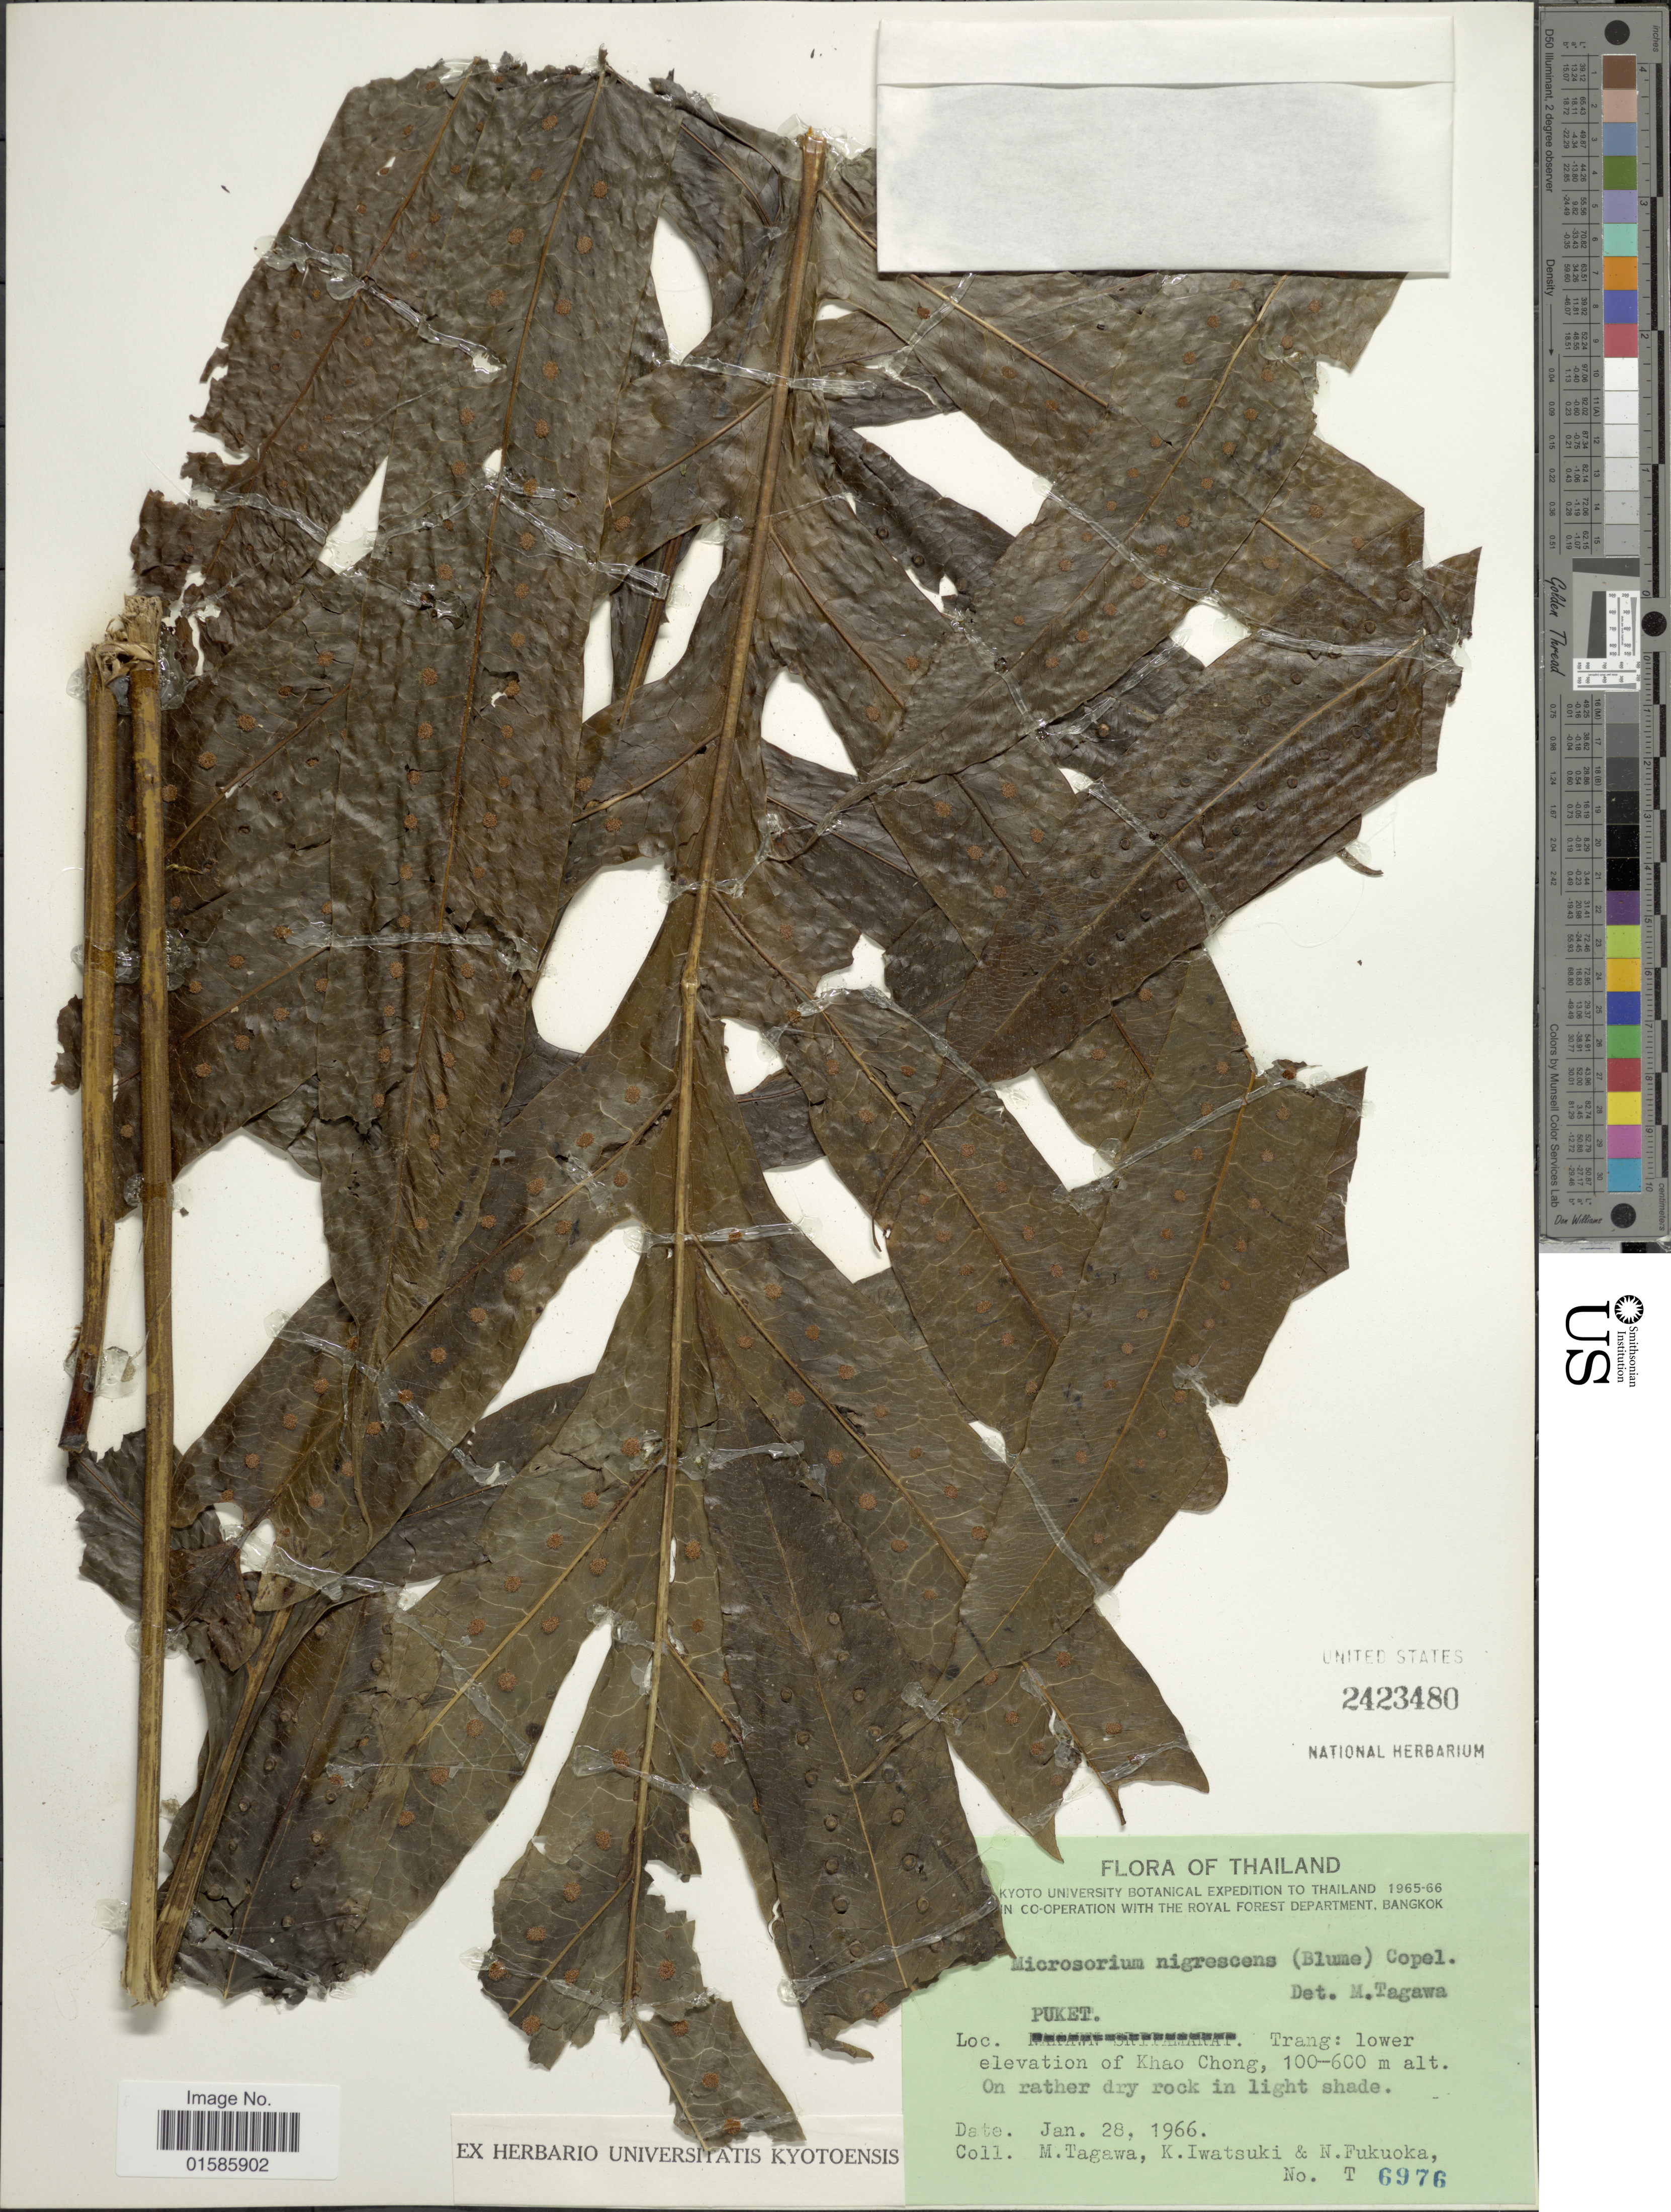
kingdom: Plantae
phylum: Tracheophyta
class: Polypodiopsida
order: Polypodiales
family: Polypodiaceae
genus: Microsorum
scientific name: Microsorum nigrescens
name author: (Blume) Copel.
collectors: M. Tagawa, K. Iwatsuki & N. Fukuoka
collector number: T 6976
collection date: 1966-01-28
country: Thailand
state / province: Trang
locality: Puket. Trang: lower elevation of Khao Chong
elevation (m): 100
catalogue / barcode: US 2423480